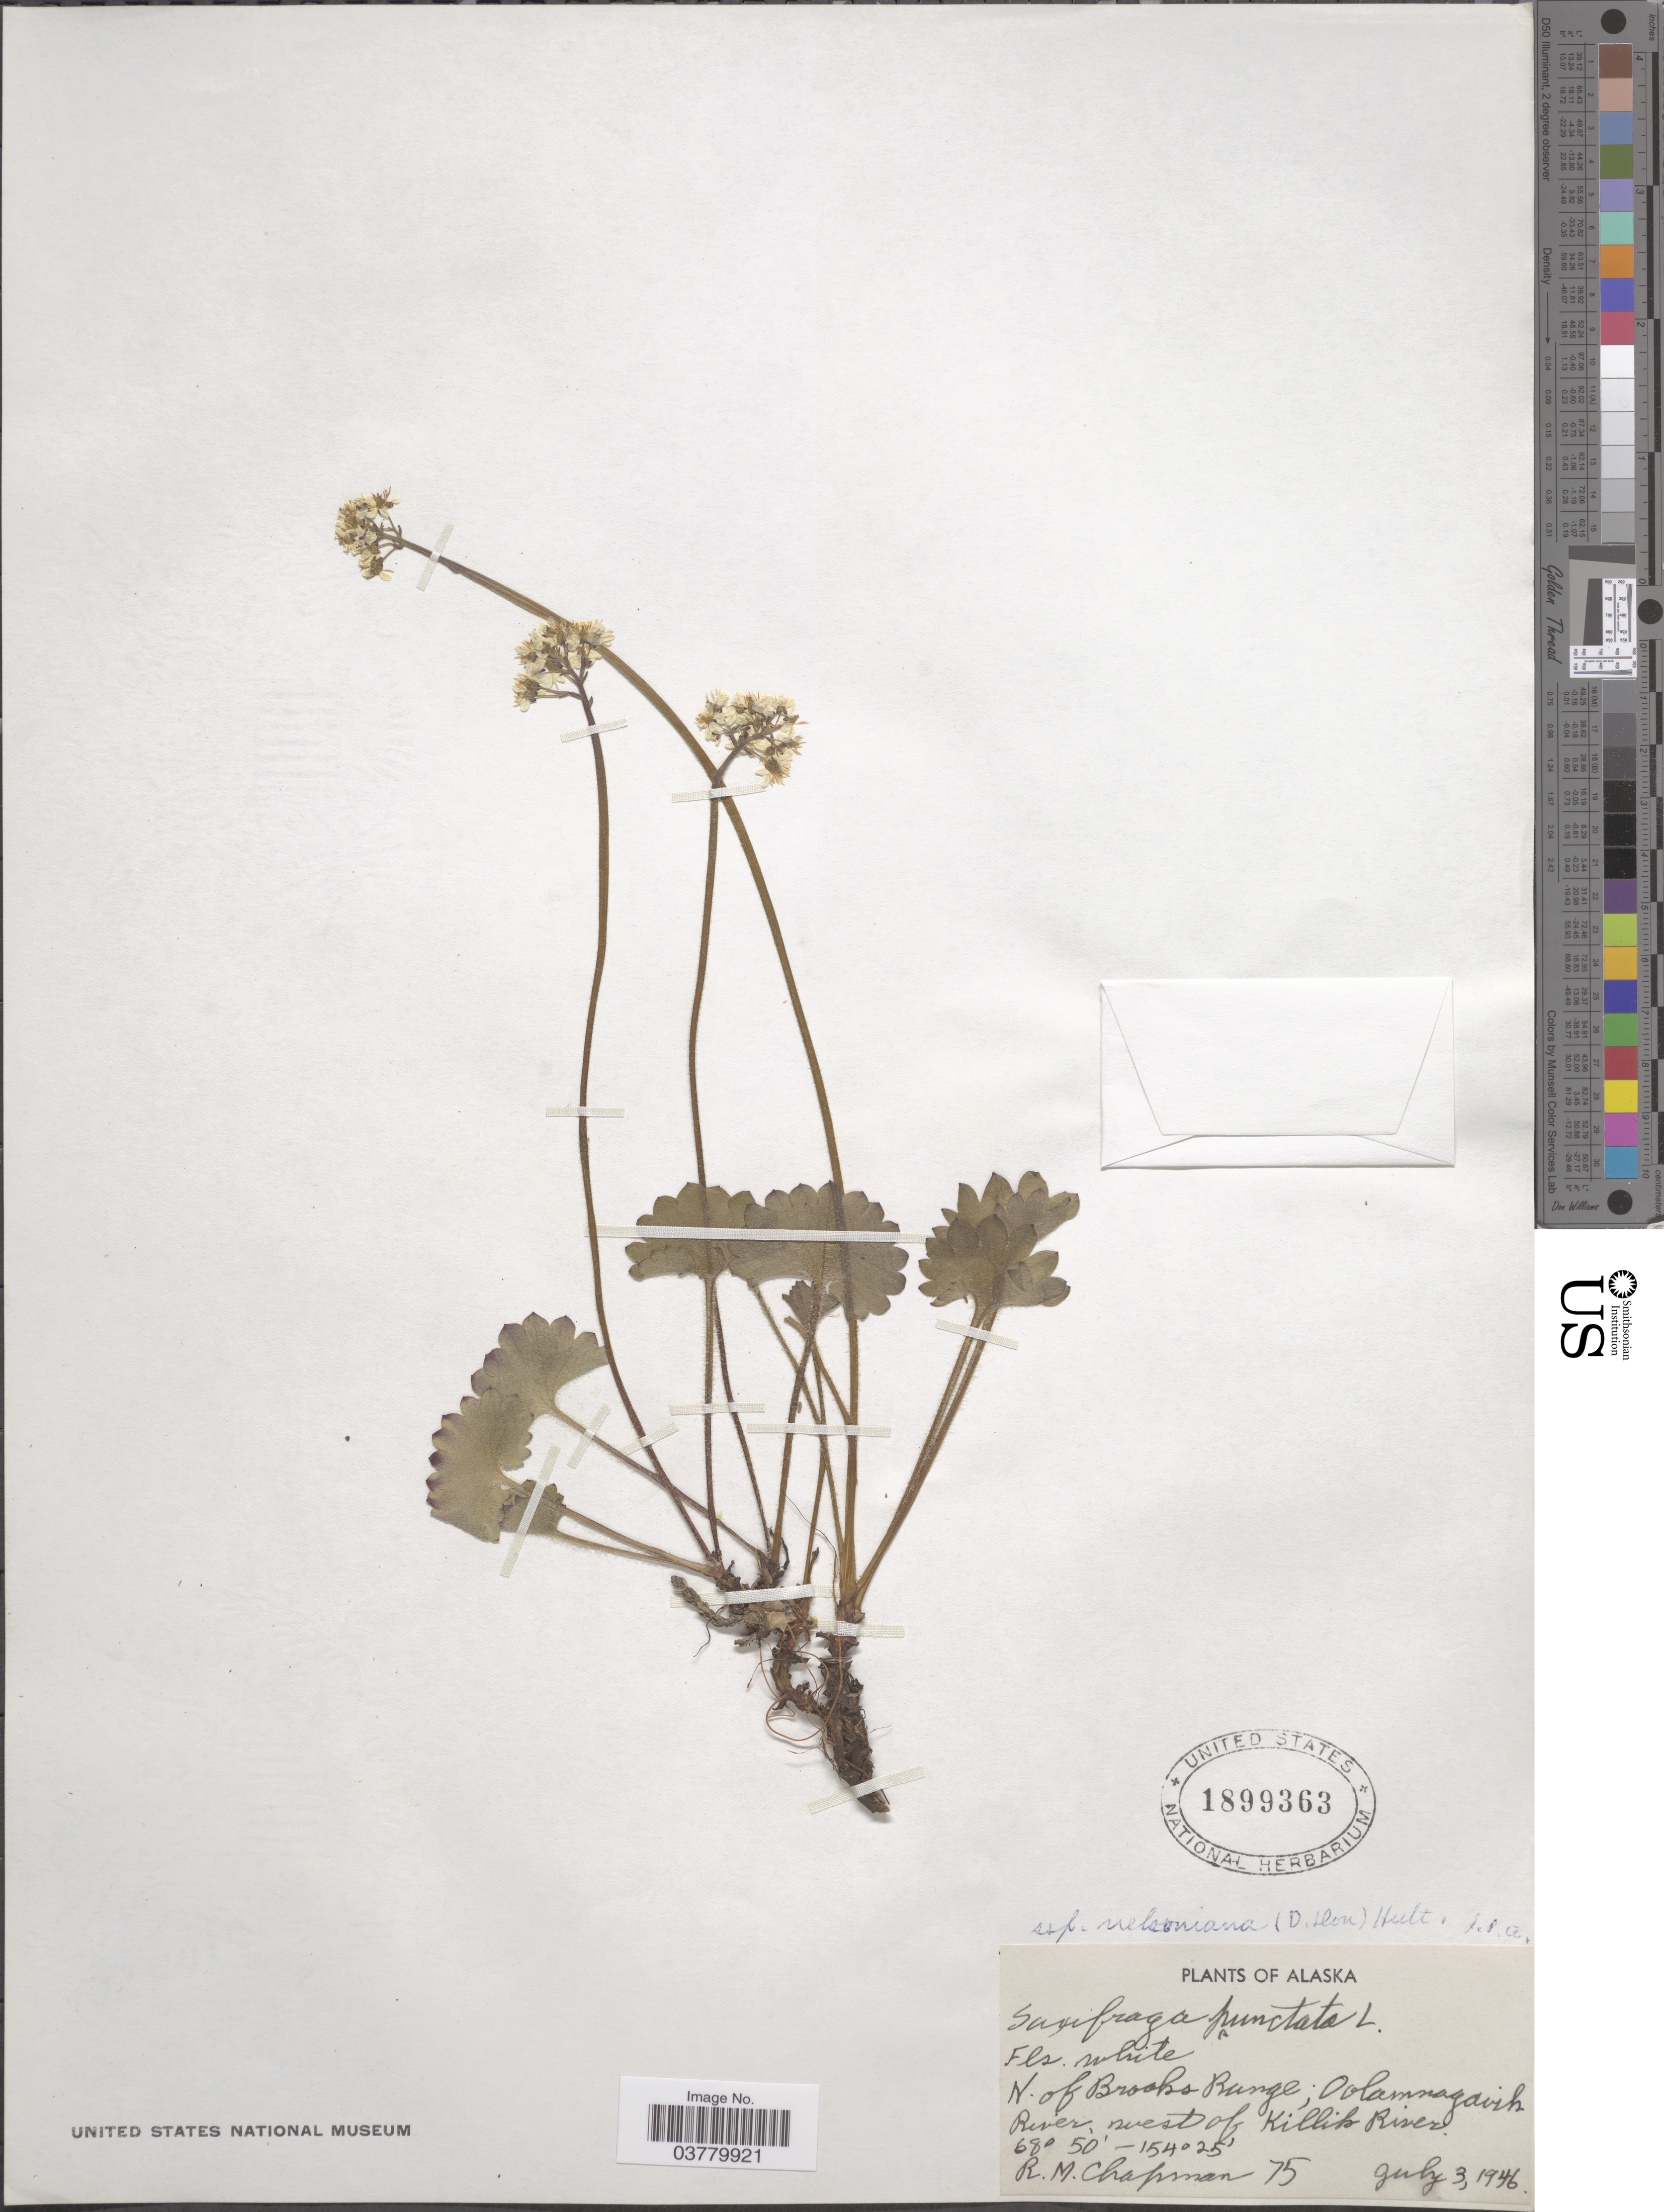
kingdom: Plantae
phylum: Tracheophyta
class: Magnoliopsida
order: Saxifragales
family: Saxifragaceae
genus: Micranthes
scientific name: Micranthes nelsoniana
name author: (D. Don) Small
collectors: R. M. Chapman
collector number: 75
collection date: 1946-07-03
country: United States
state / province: Alaska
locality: N. of Brooks Range; Oolamnagavik River, west of Killik River.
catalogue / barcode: US 1899363